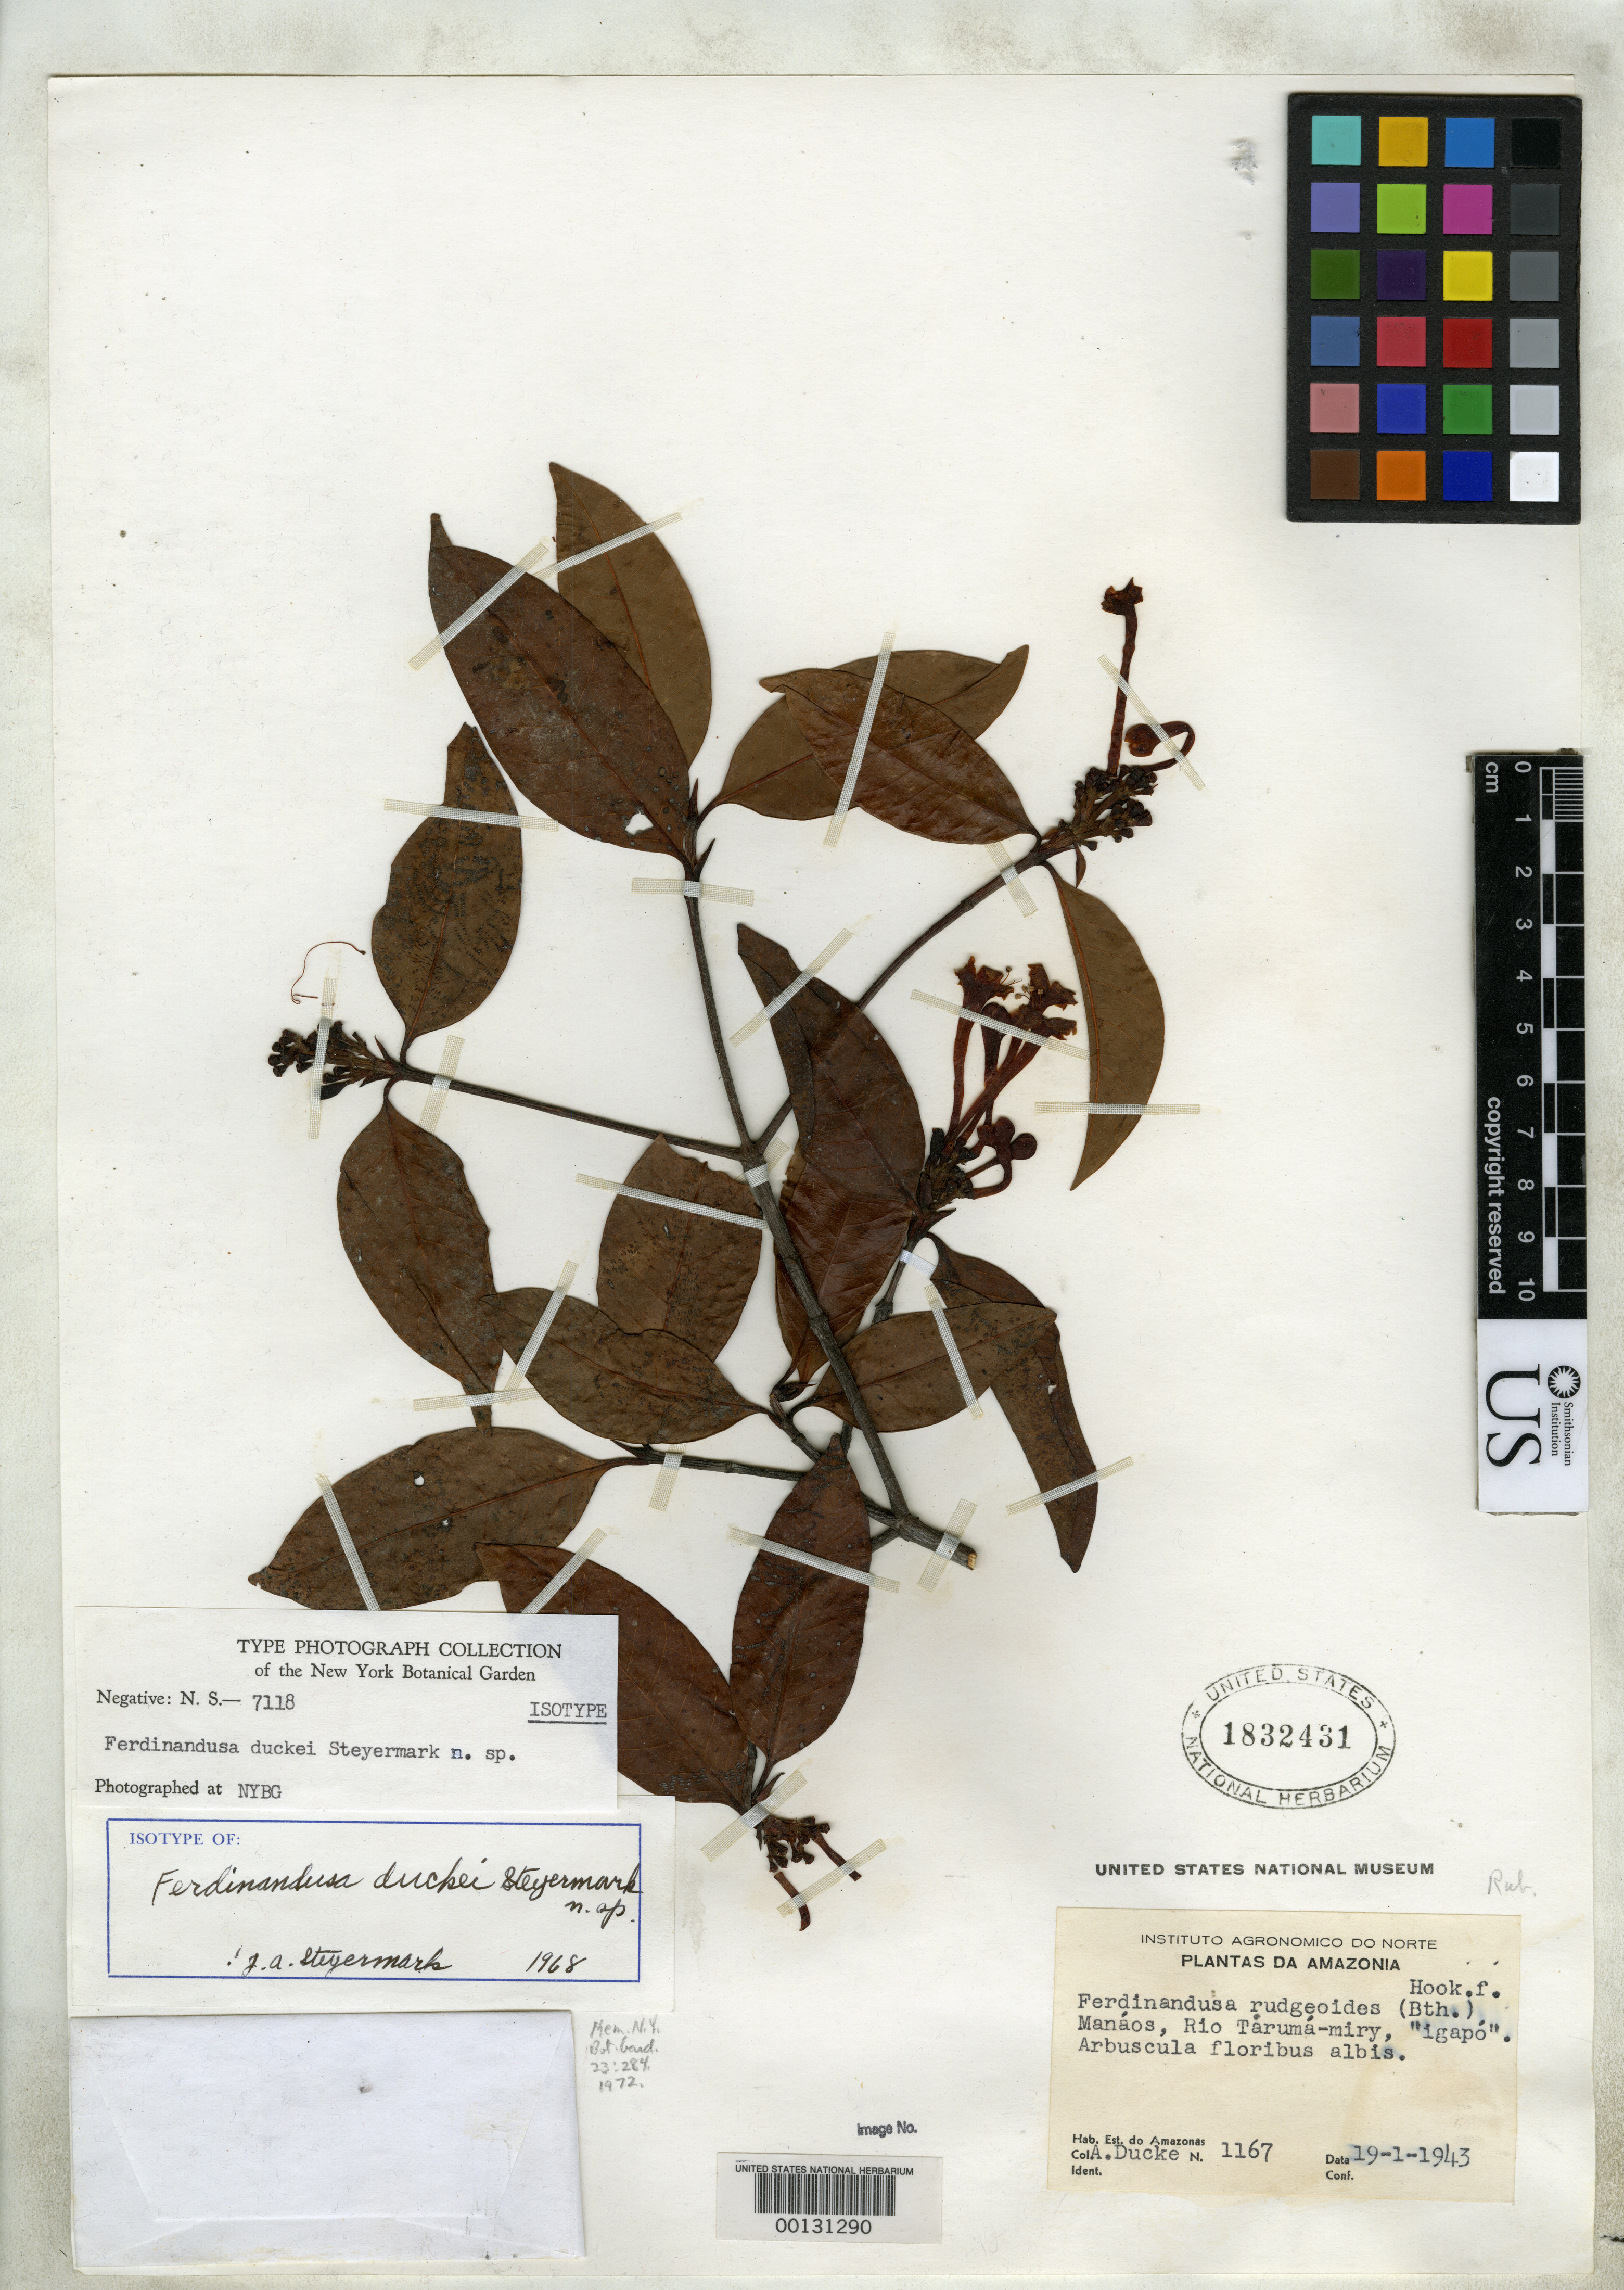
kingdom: Plantae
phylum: Tracheophyta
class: Magnoliopsida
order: Gentianales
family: Rubiaceae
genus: Ferdinandusa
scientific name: Ferdinandusa duckei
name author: Steyerm.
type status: Isotype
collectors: A. Ducke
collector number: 1167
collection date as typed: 19 Jan 1943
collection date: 1943-01-19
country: Brazil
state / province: Amazonas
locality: Manaos, Rio Taruma-Miry.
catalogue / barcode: US 1832431